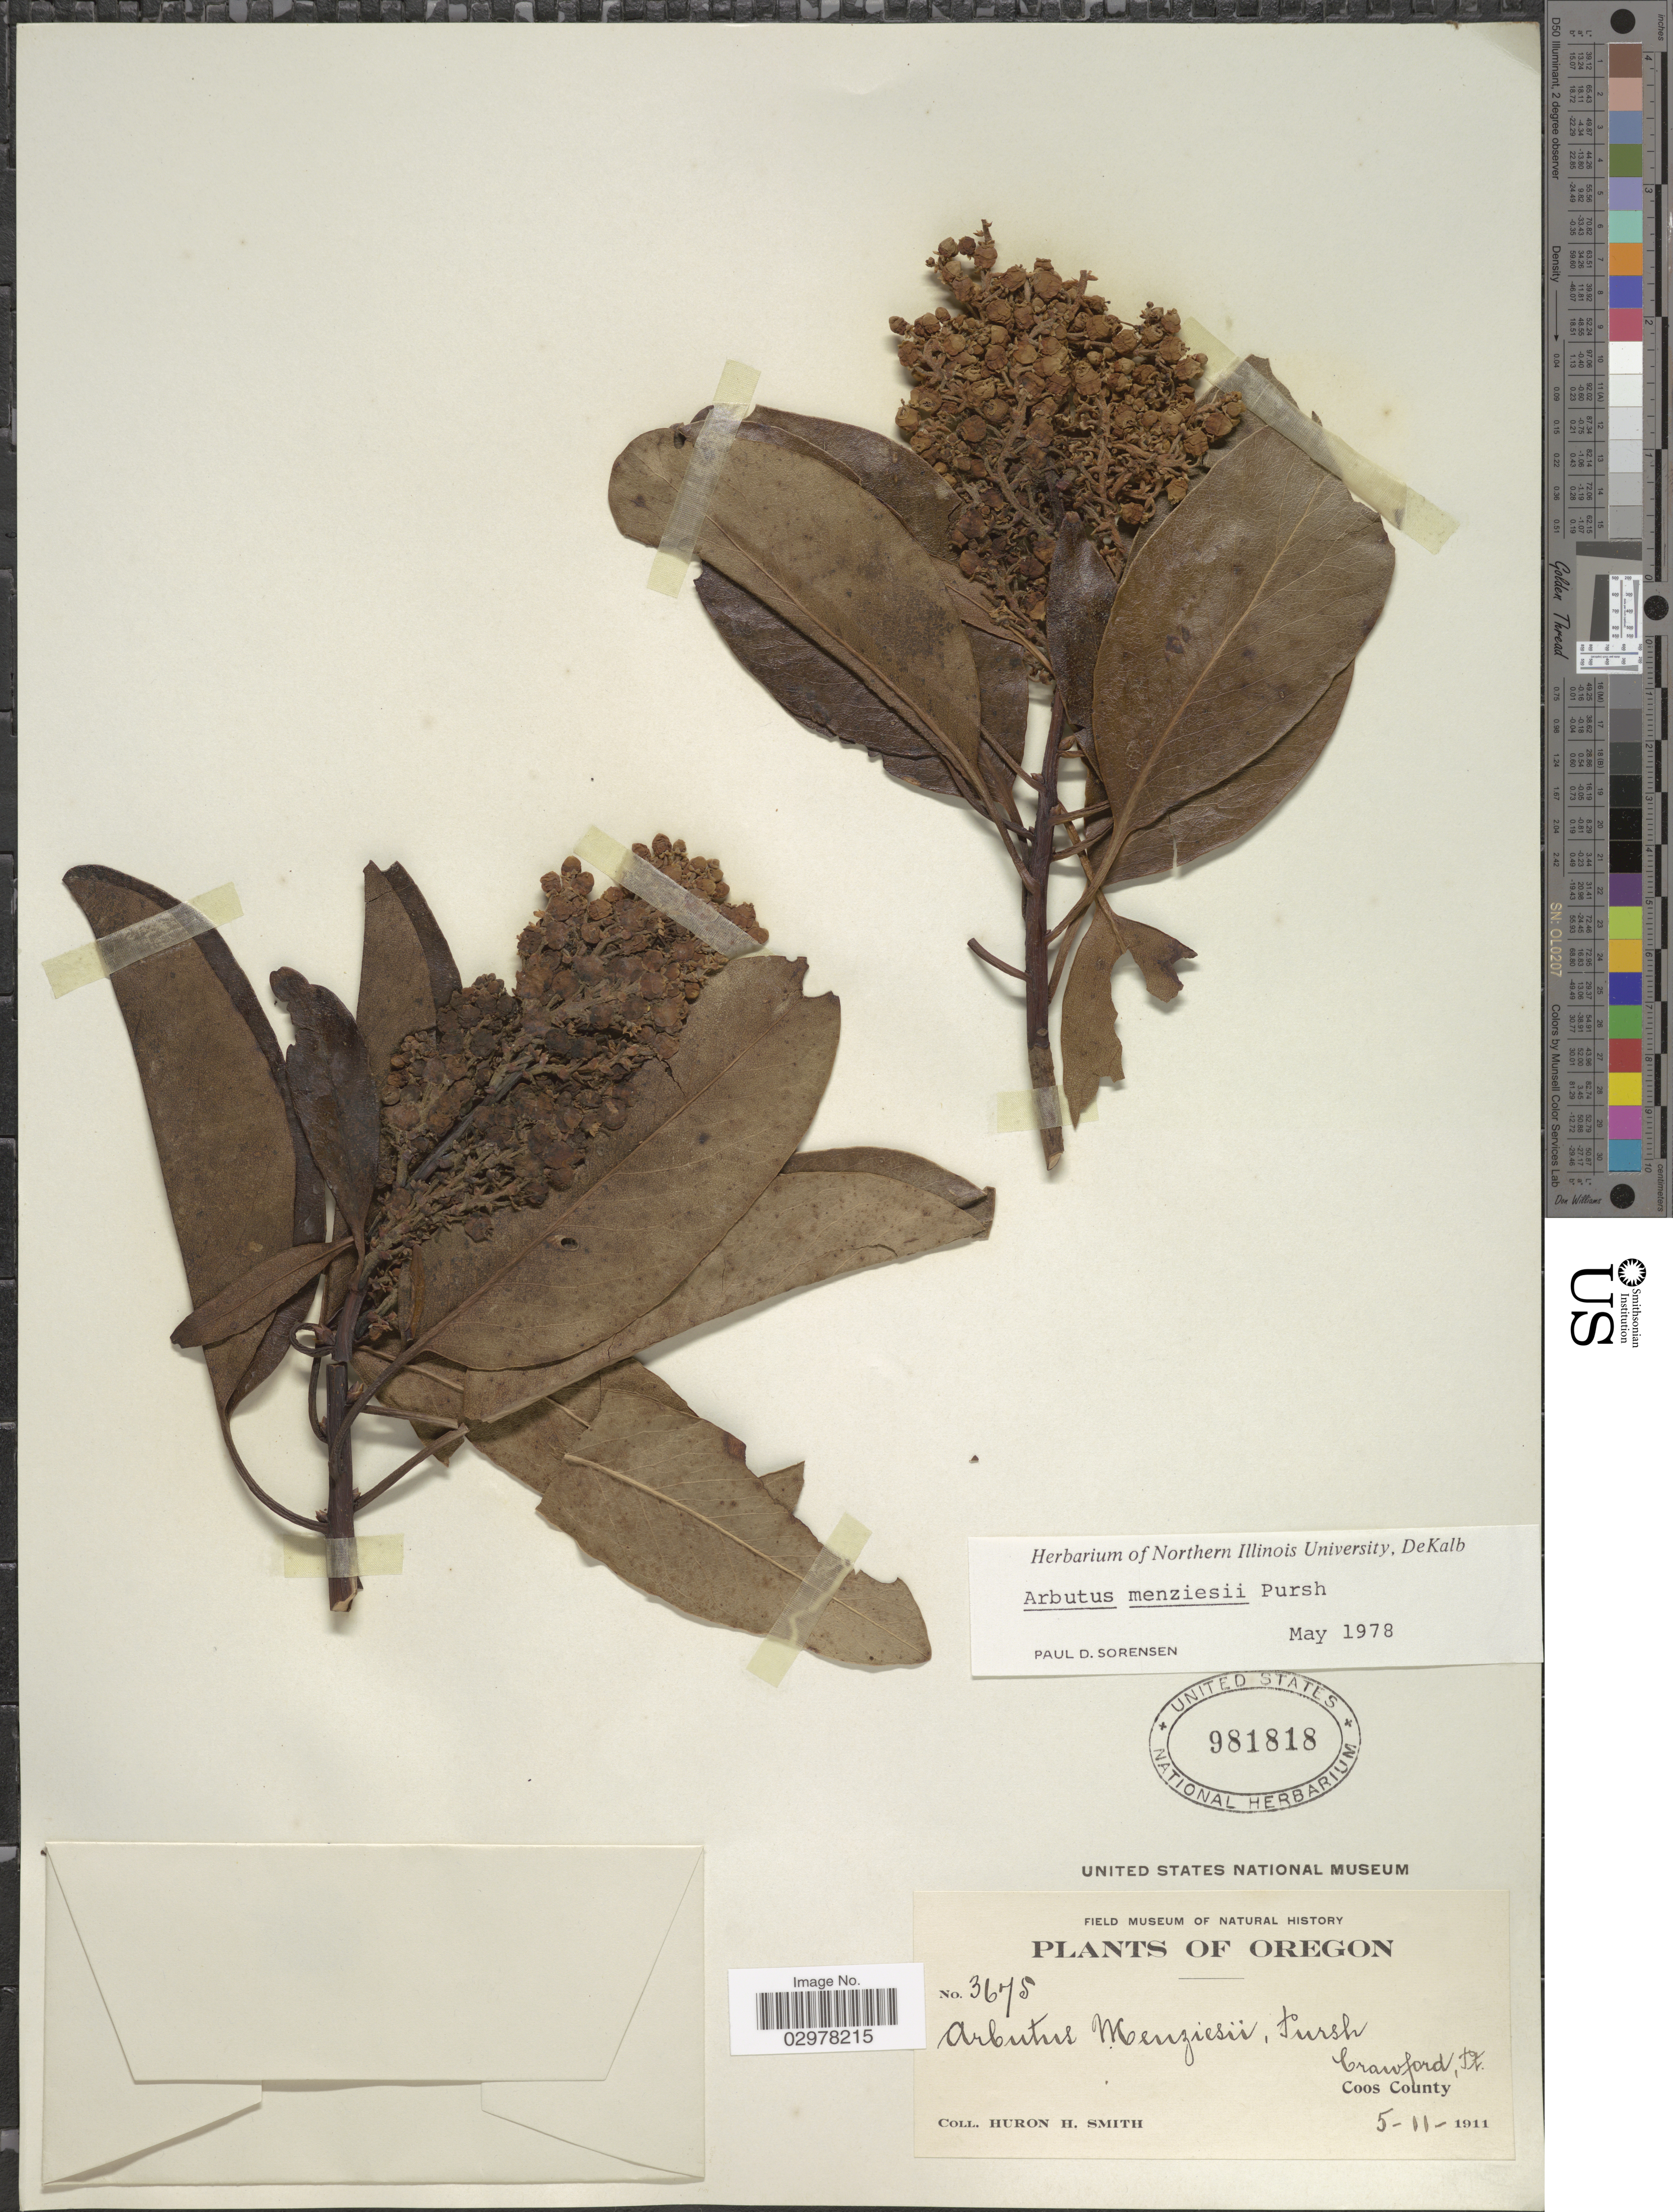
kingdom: Plantae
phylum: Tracheophyta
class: Magnoliopsida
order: Ericales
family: Ericaceae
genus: Arbutus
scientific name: Arbutus menziesii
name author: Pursh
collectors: Huron H. Smith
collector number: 3675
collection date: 1911-05-11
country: United States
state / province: Oregon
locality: Crawford Pt. Coos County.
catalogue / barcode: US 981818